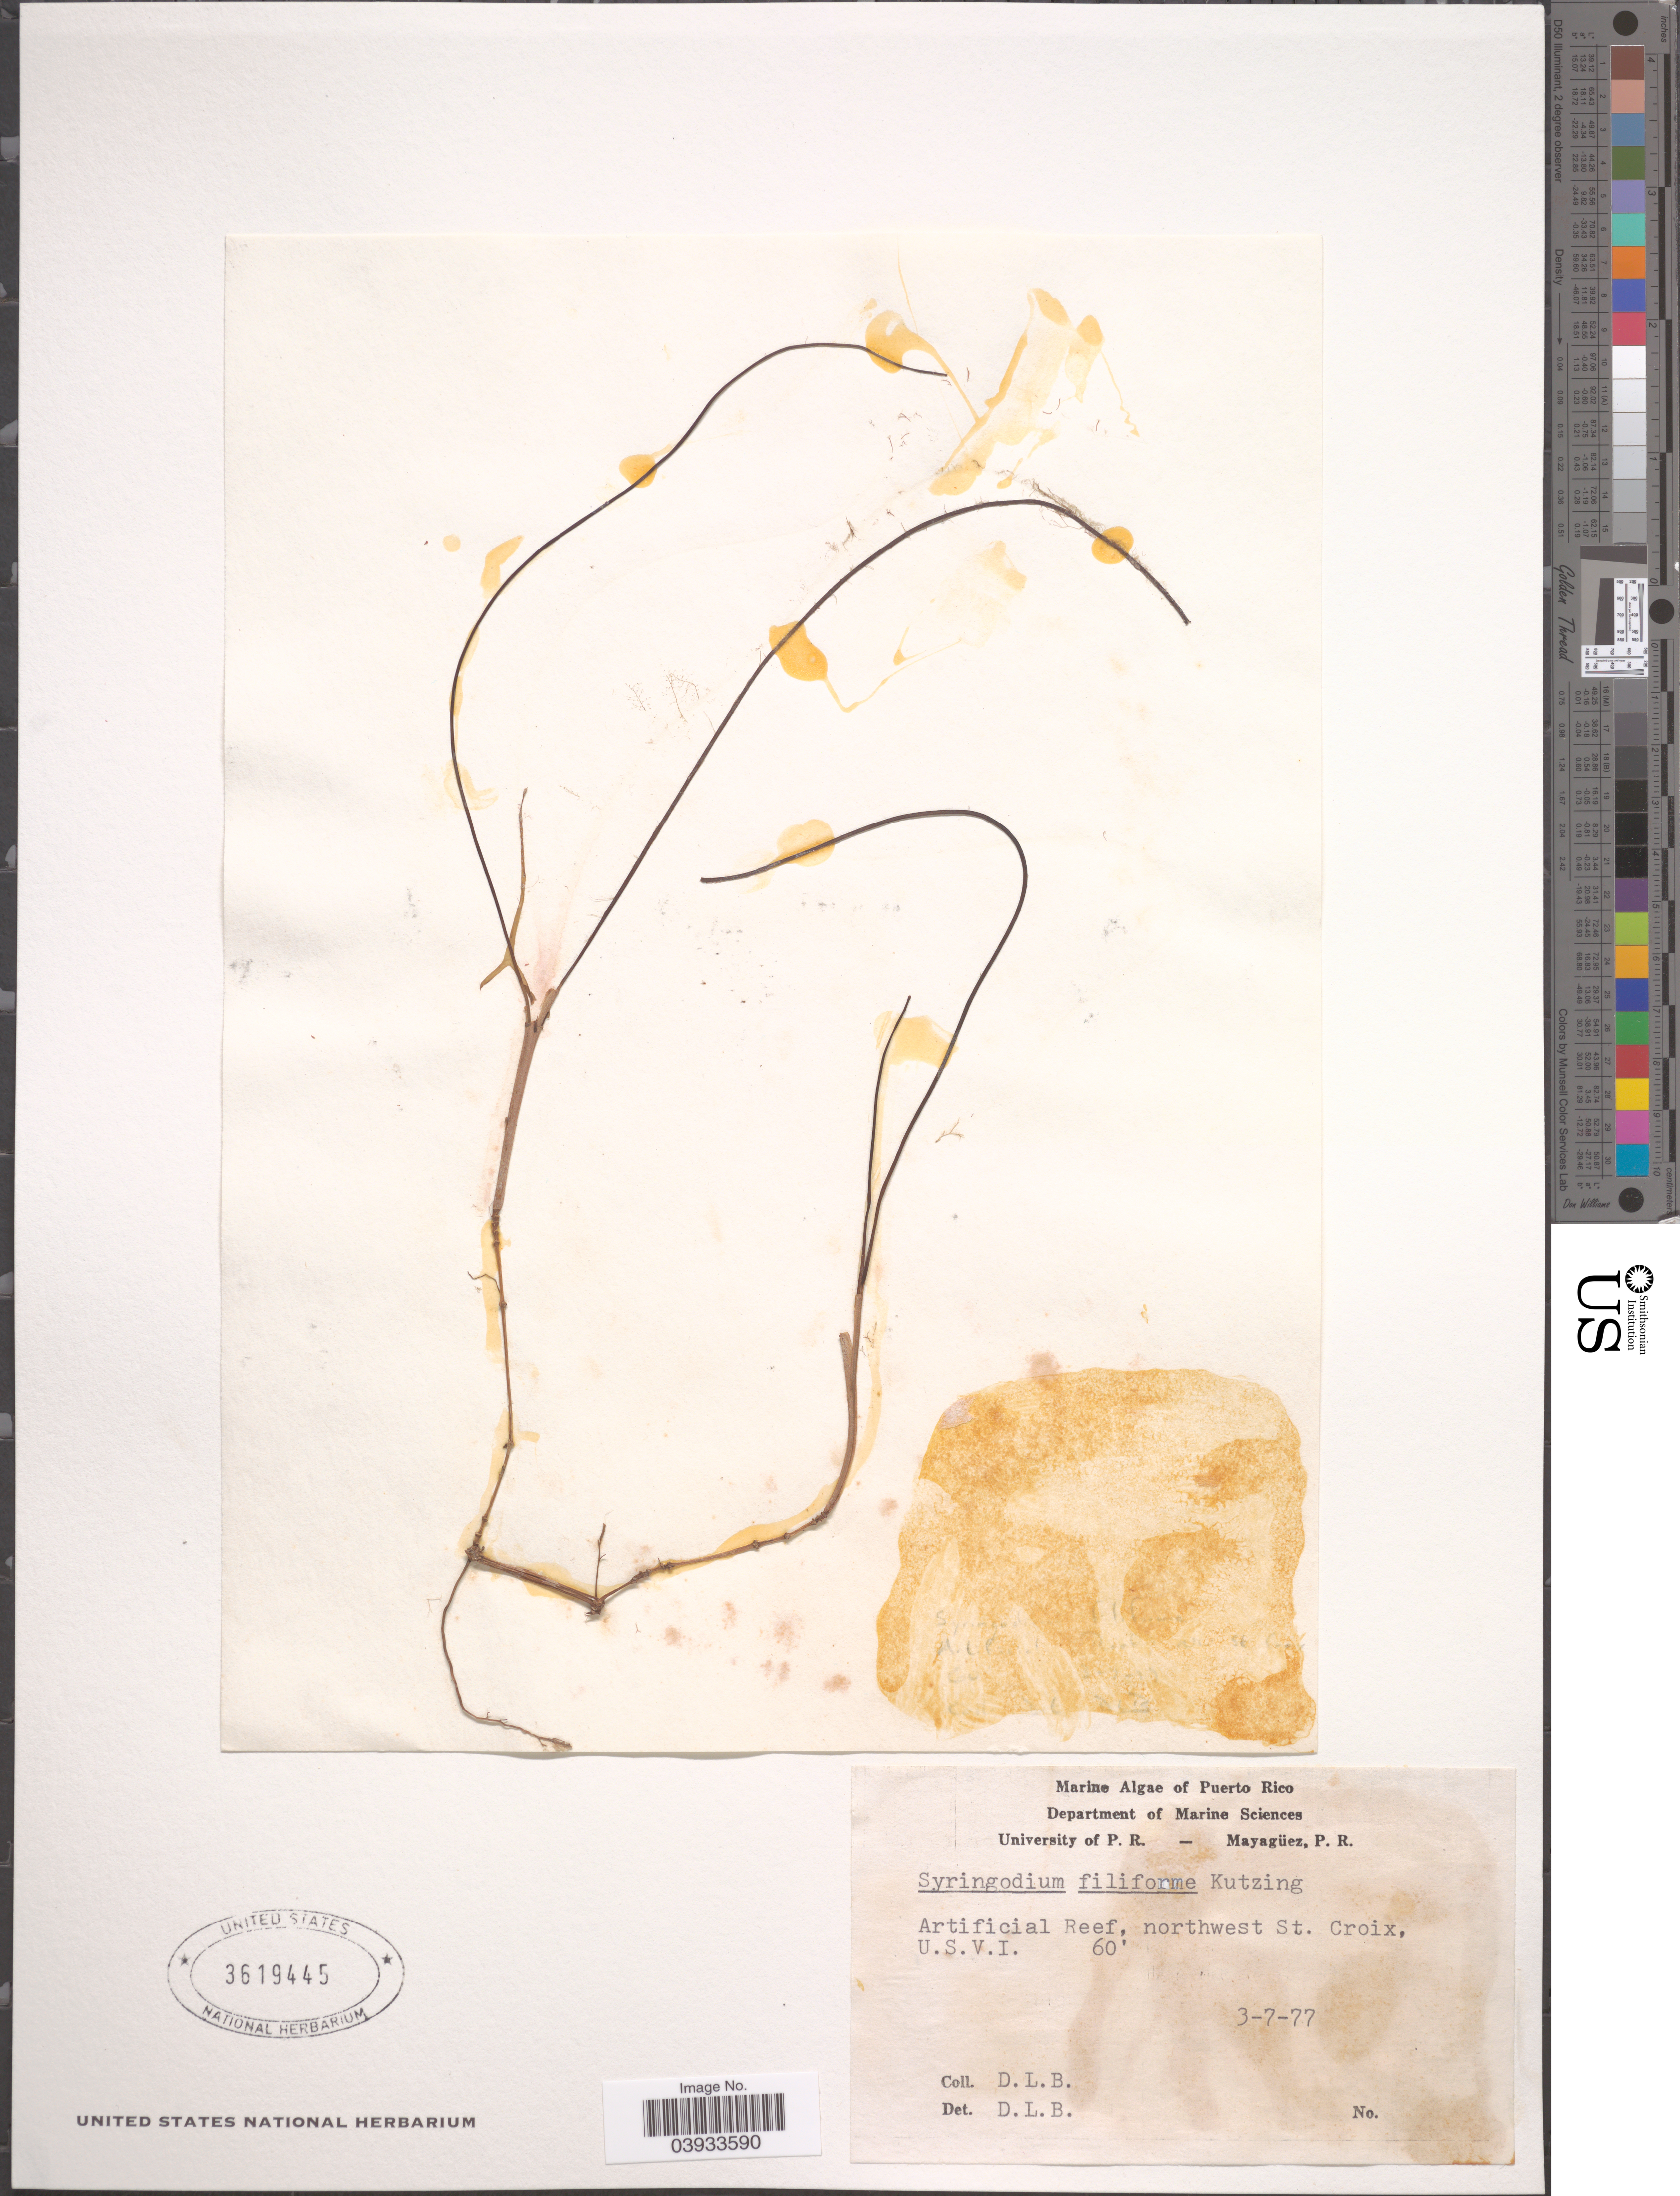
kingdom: Plantae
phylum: Tracheophyta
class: Liliopsida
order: Alismatales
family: Cymodoceaceae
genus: Syringodium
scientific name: Syringodium filiforme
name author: Kütz.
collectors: D. L. B.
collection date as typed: Transcribed d/m/y: 7/3/77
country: U.S. Virgin Islands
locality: Artificial Reef, northwest St. Croix, U.S.V.I.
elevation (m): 18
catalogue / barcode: US 3619445